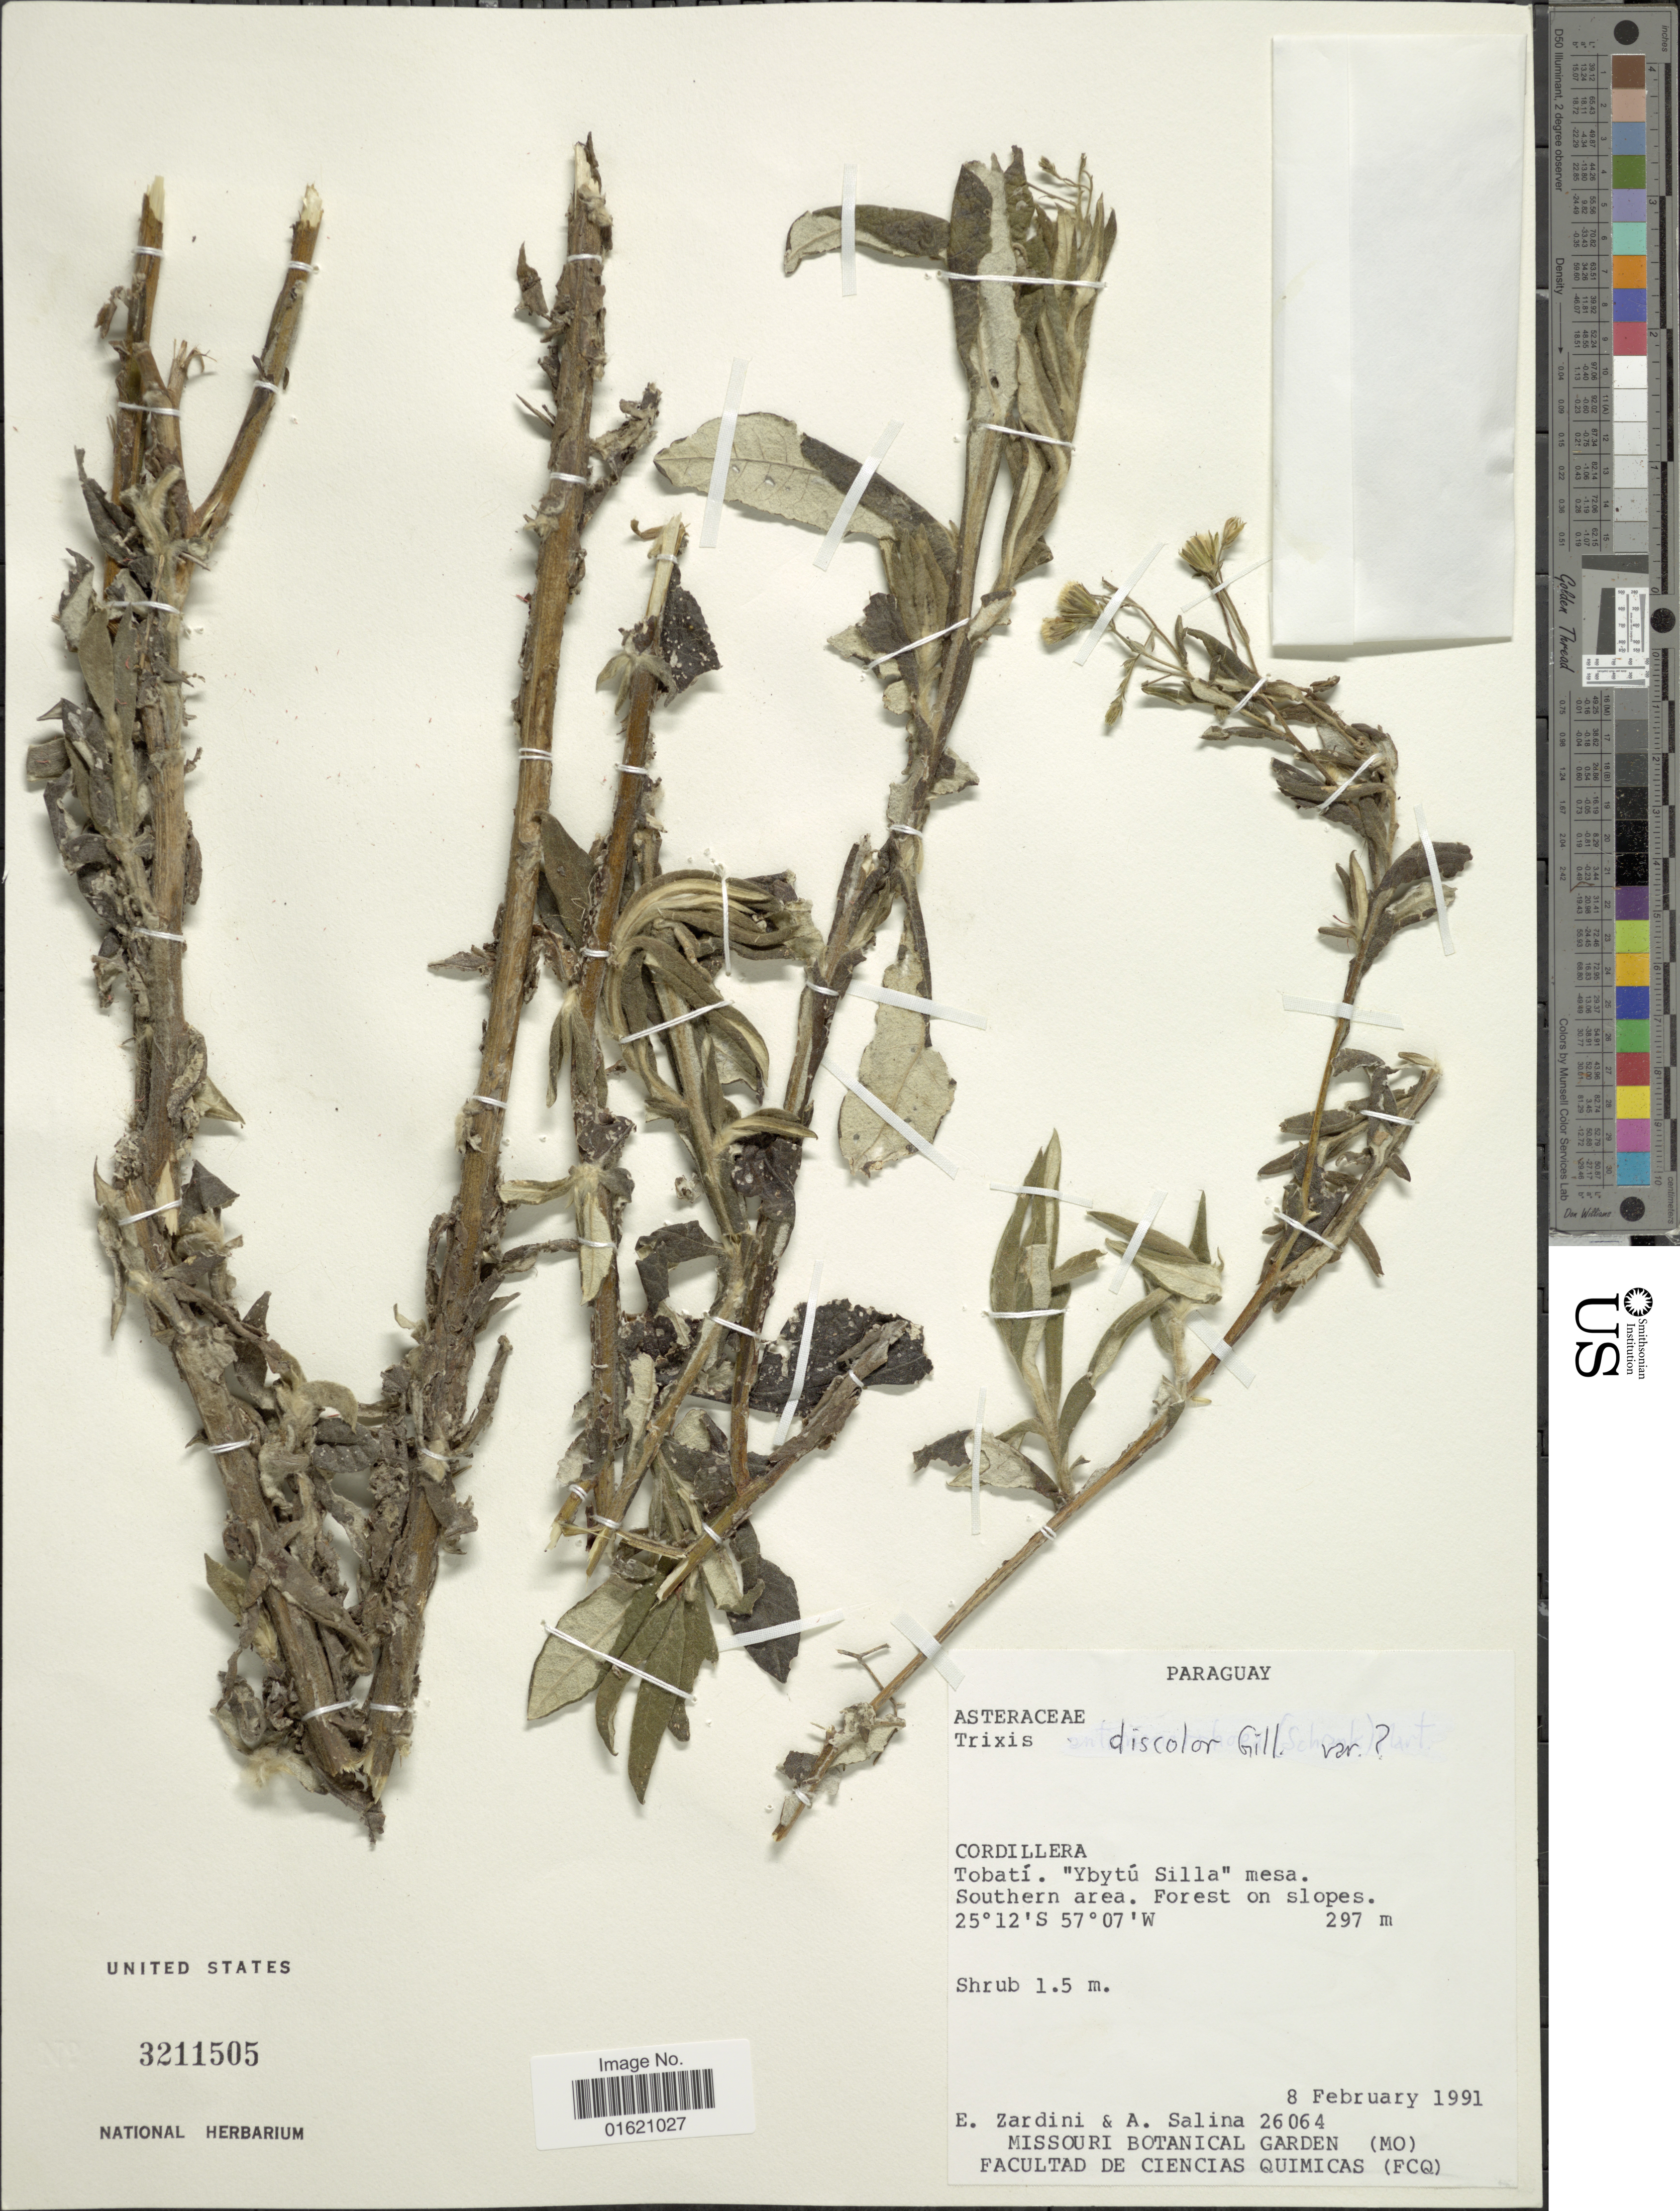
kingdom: Plantae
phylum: Tracheophyta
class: Magnoliopsida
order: Asterales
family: Asteraceae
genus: Trixis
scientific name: Trixis antimenorrhoea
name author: (Schrank) Mart. ex Kuntze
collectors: E. M. Zardini & A. Salina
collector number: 26064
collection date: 1991-02-08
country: Paraguay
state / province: Cordillera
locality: Tobatí, "Ybtú Silla" mesa, Southern aream forest on slopes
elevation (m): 297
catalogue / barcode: US 3211505